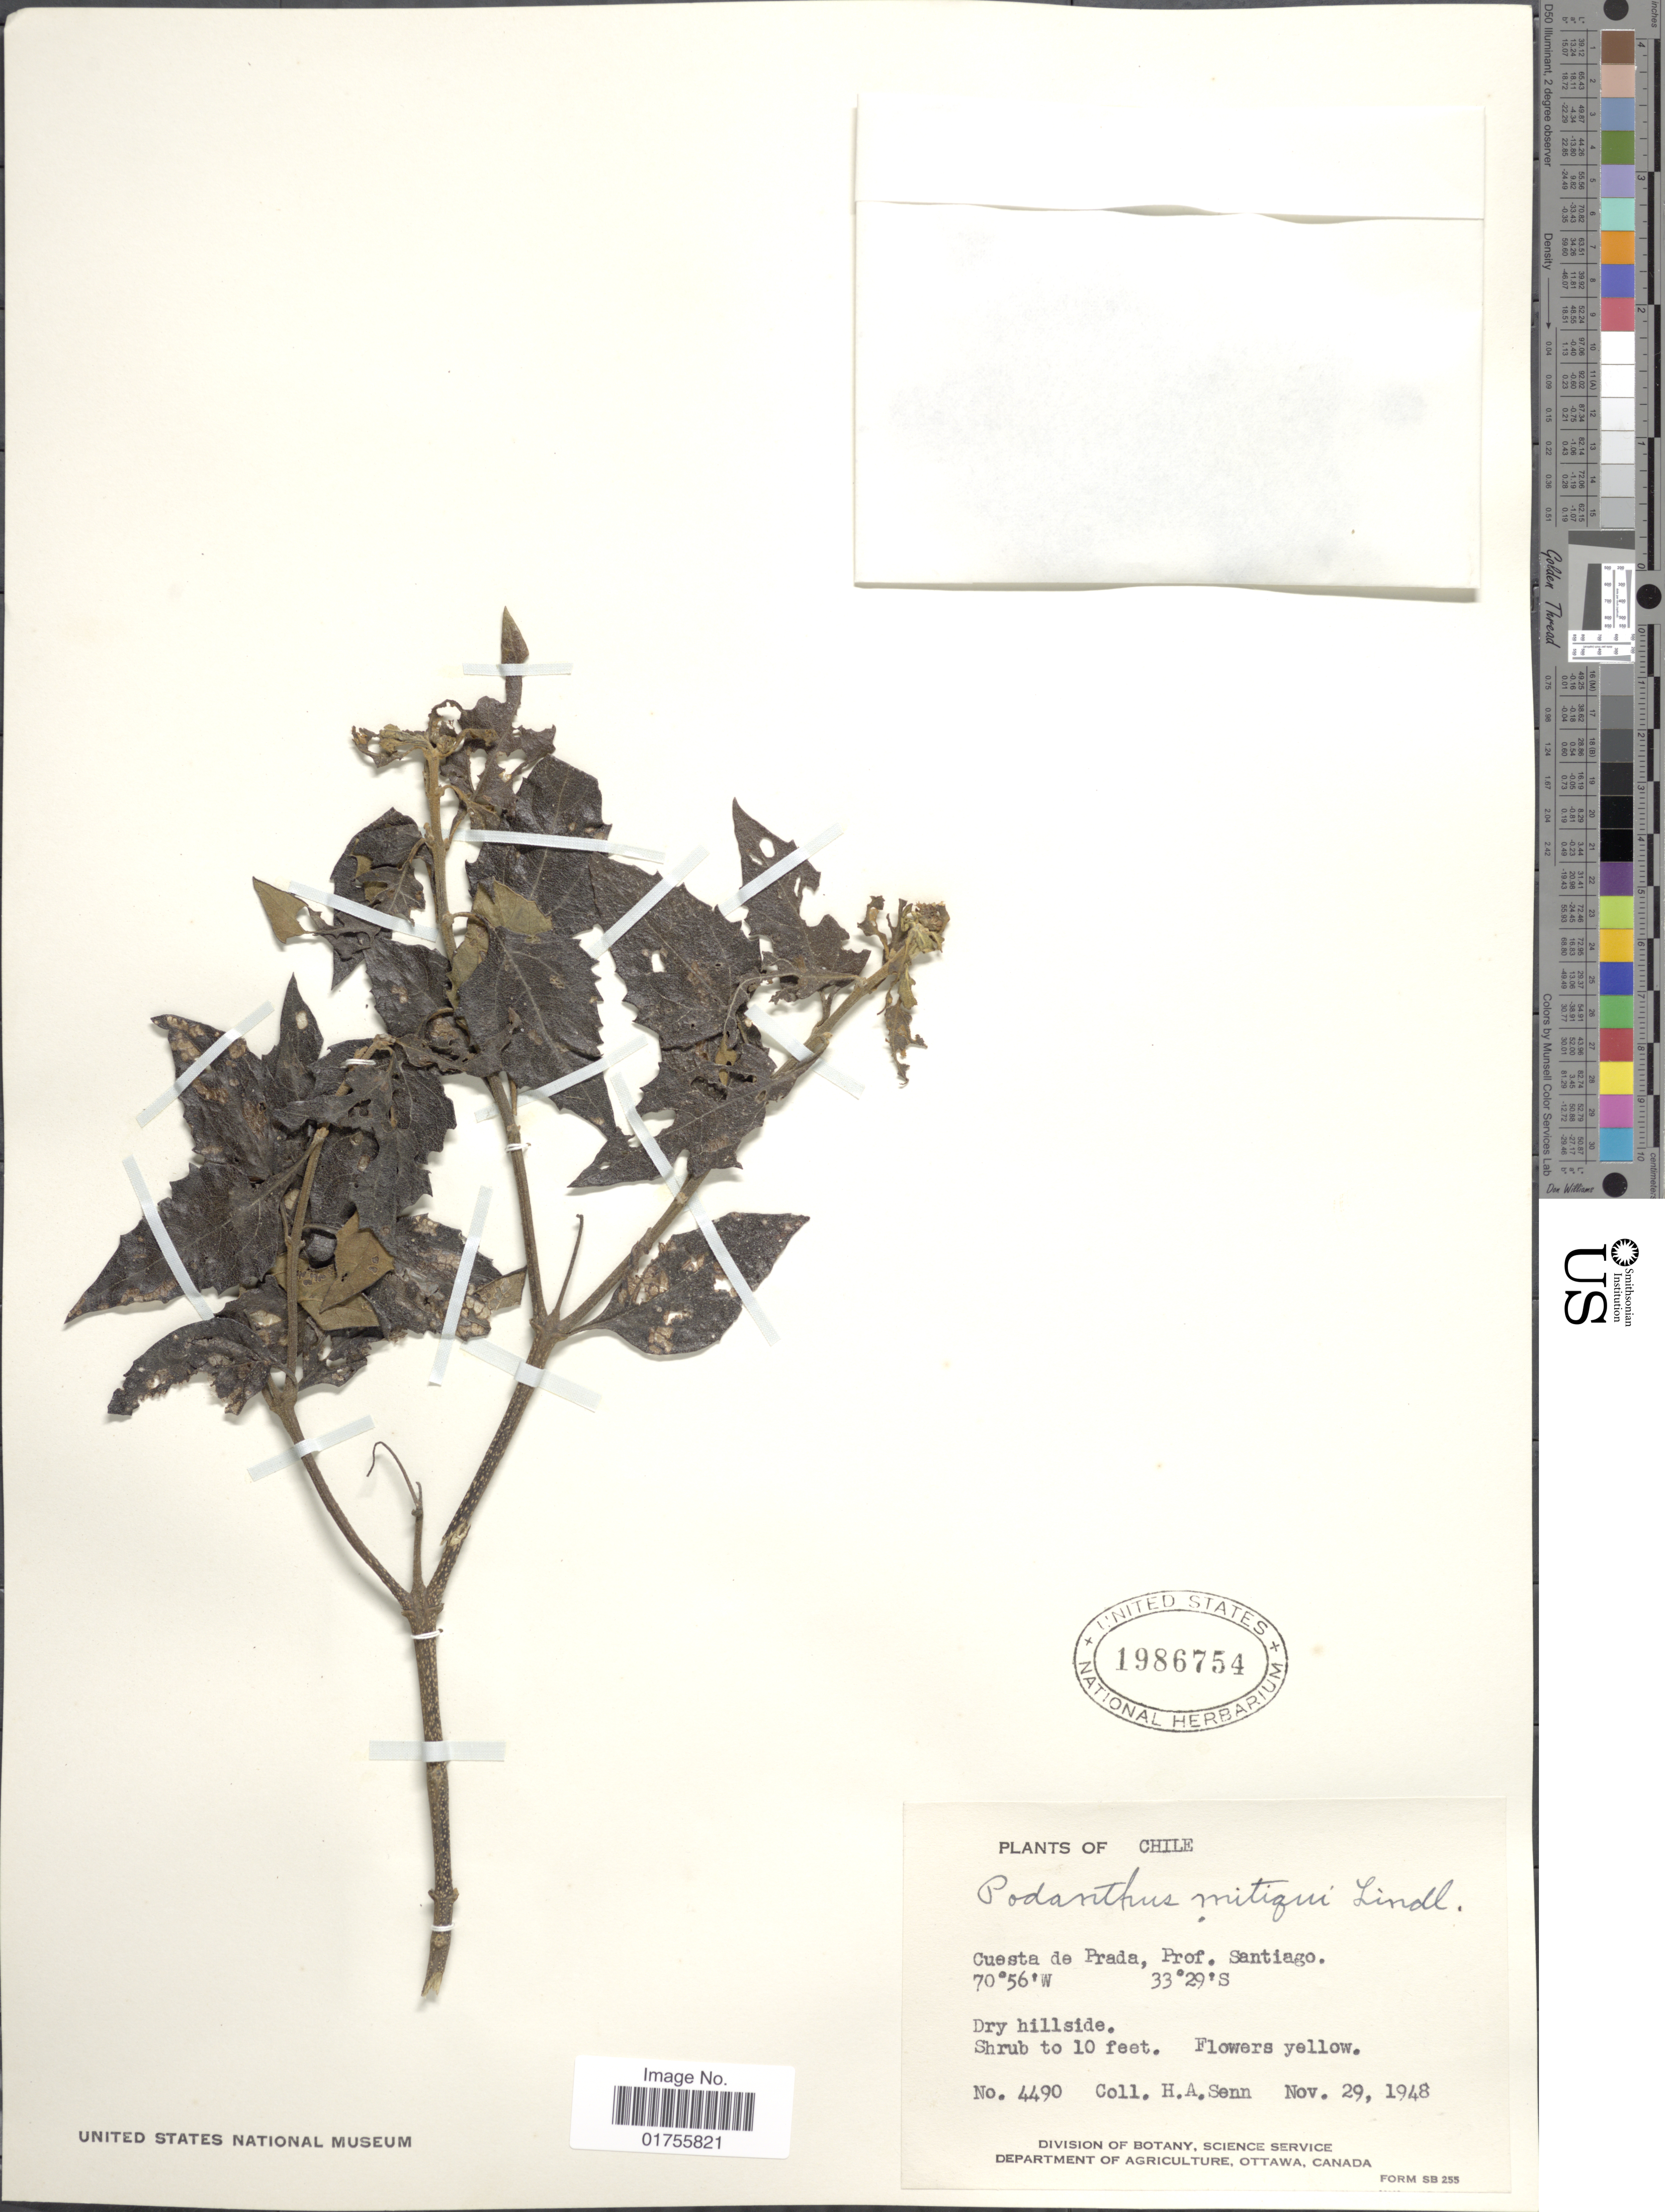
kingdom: Plantae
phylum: Tracheophyta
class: Magnoliopsida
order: Asterales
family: Asteraceae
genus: Podanthus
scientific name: Podanthus mitiqui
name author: Lindl.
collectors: H. Senn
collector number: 4490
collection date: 1948-11-29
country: Chile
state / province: Región Metropolitana (RM)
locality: Cuesta de Prada, Prof. Santiago, Dry hillside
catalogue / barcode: US 1986754